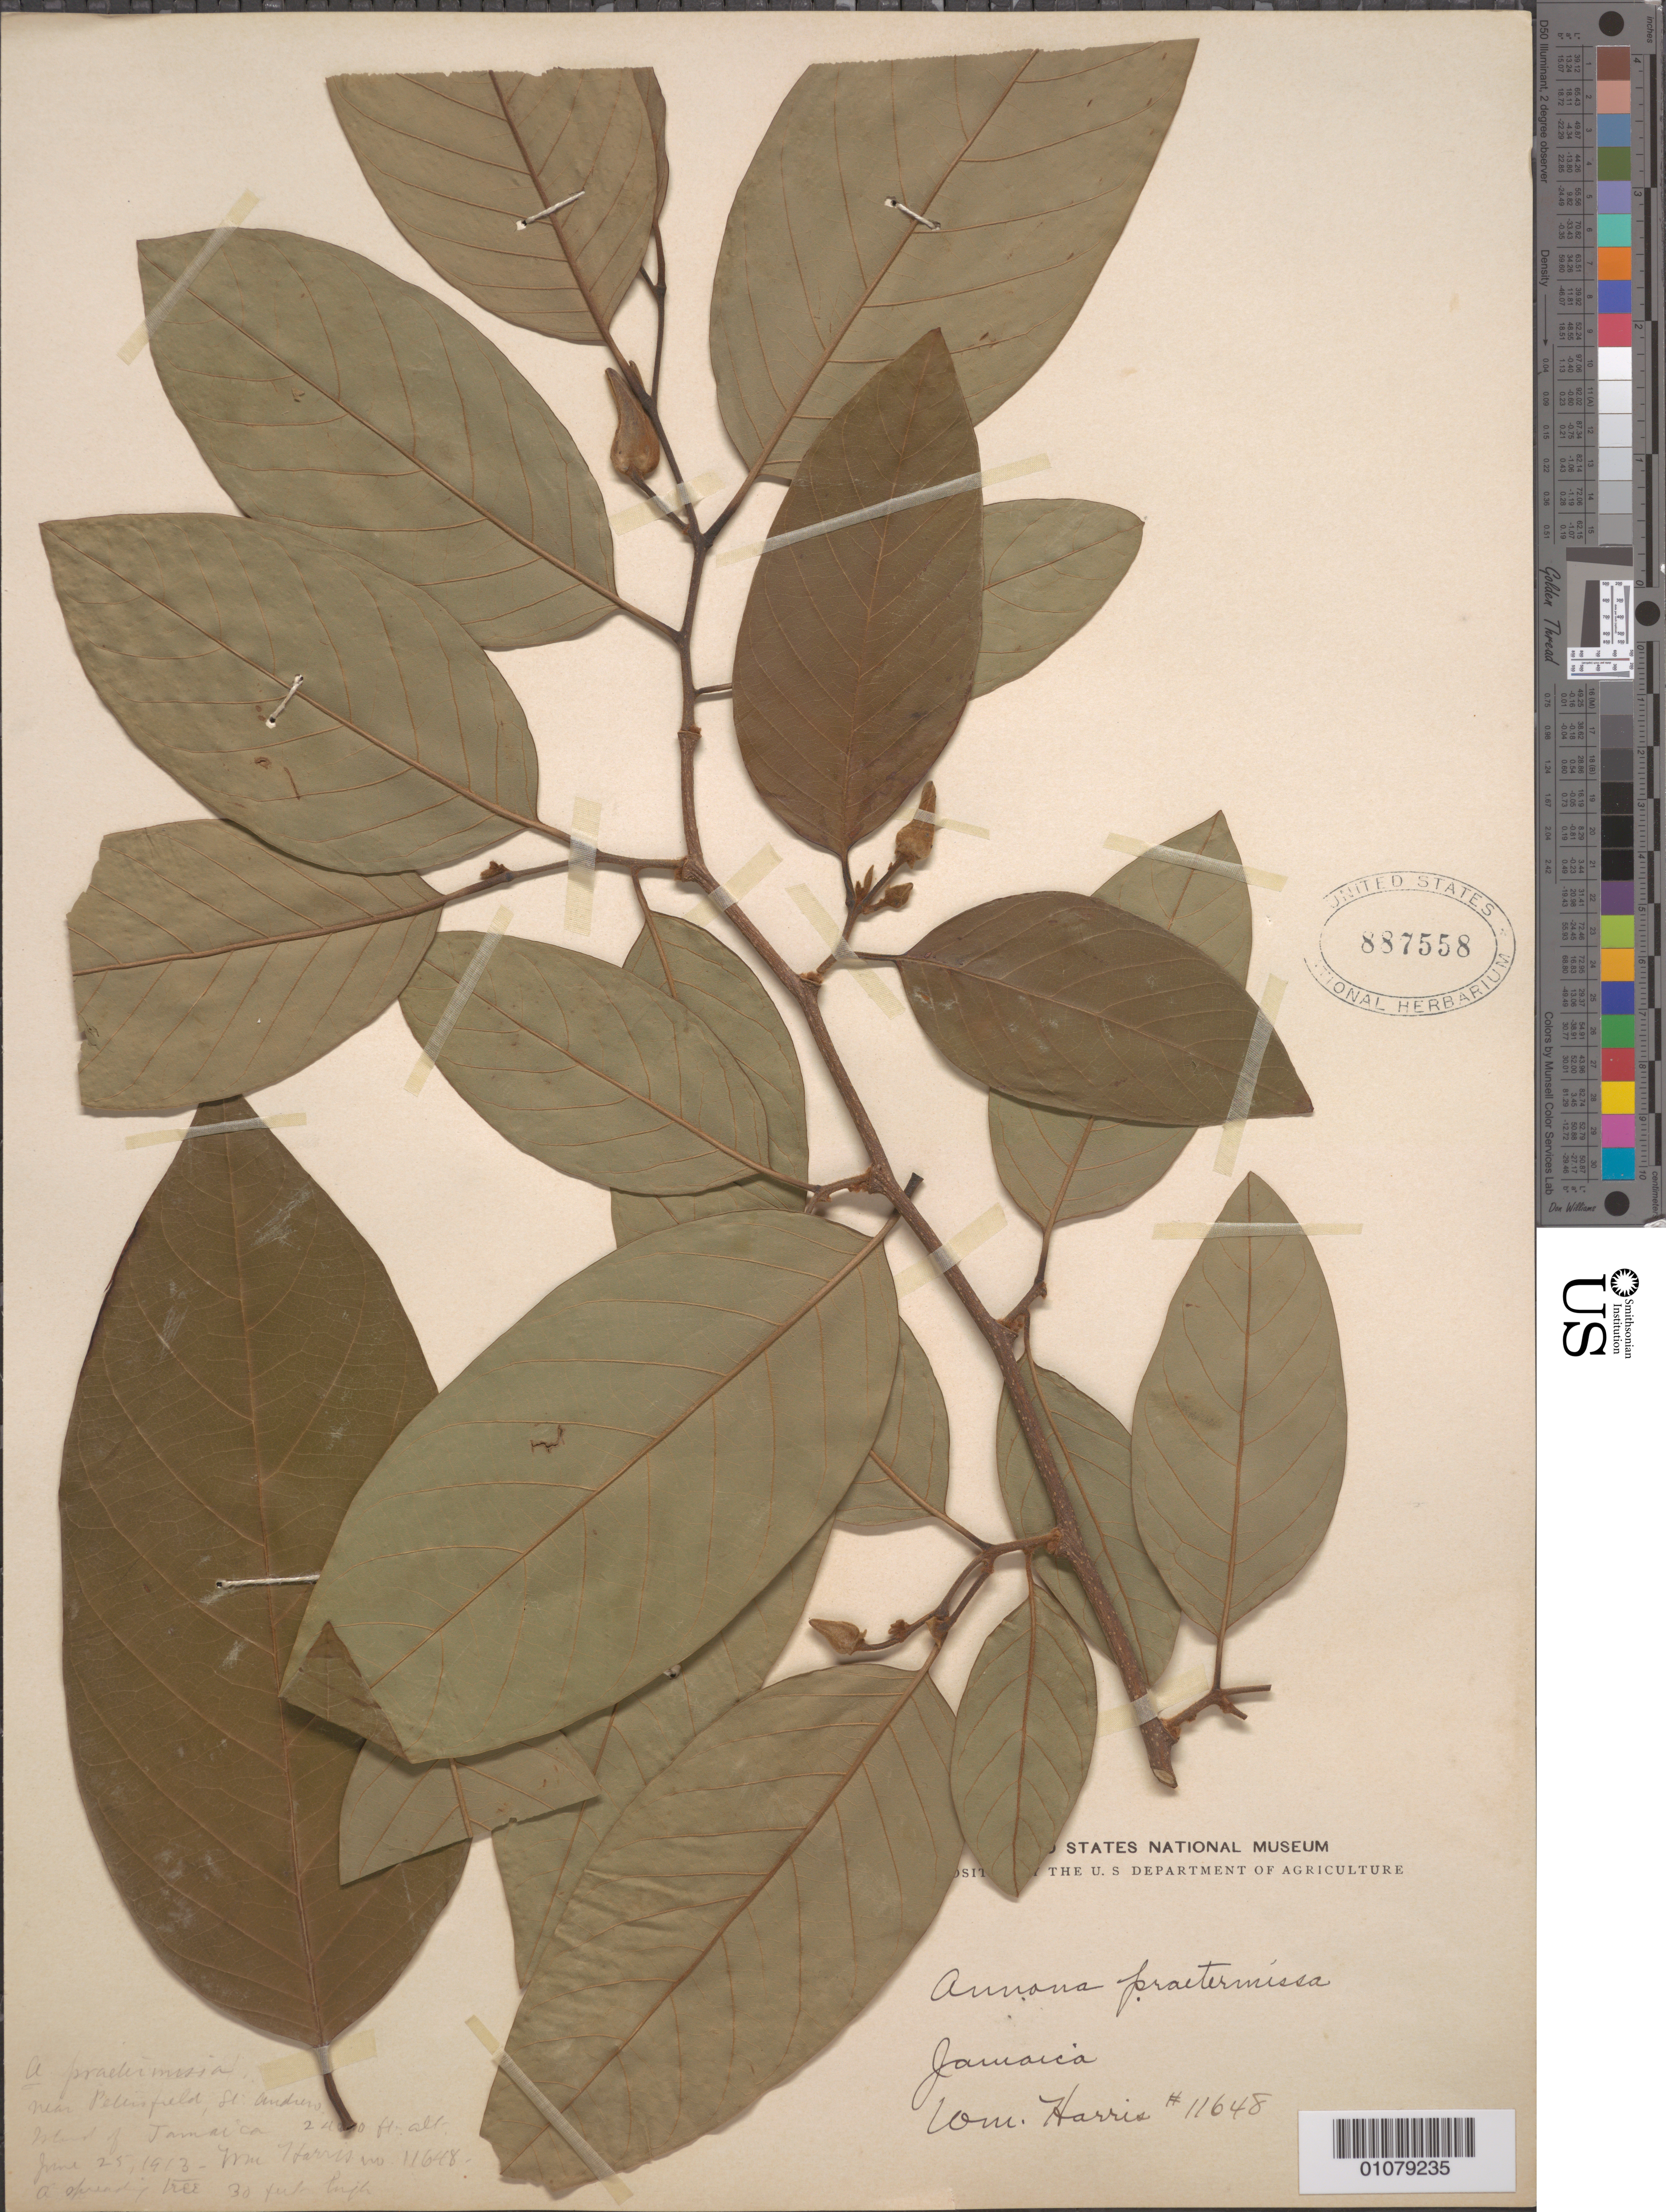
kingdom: Plantae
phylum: Tracheophyta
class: Magnoliopsida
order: Magnoliales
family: Annonaceae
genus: Annona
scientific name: Annona praetermissa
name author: Fawc. & Rendle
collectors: W. Harris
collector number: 11648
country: Jamaica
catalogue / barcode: US 887558